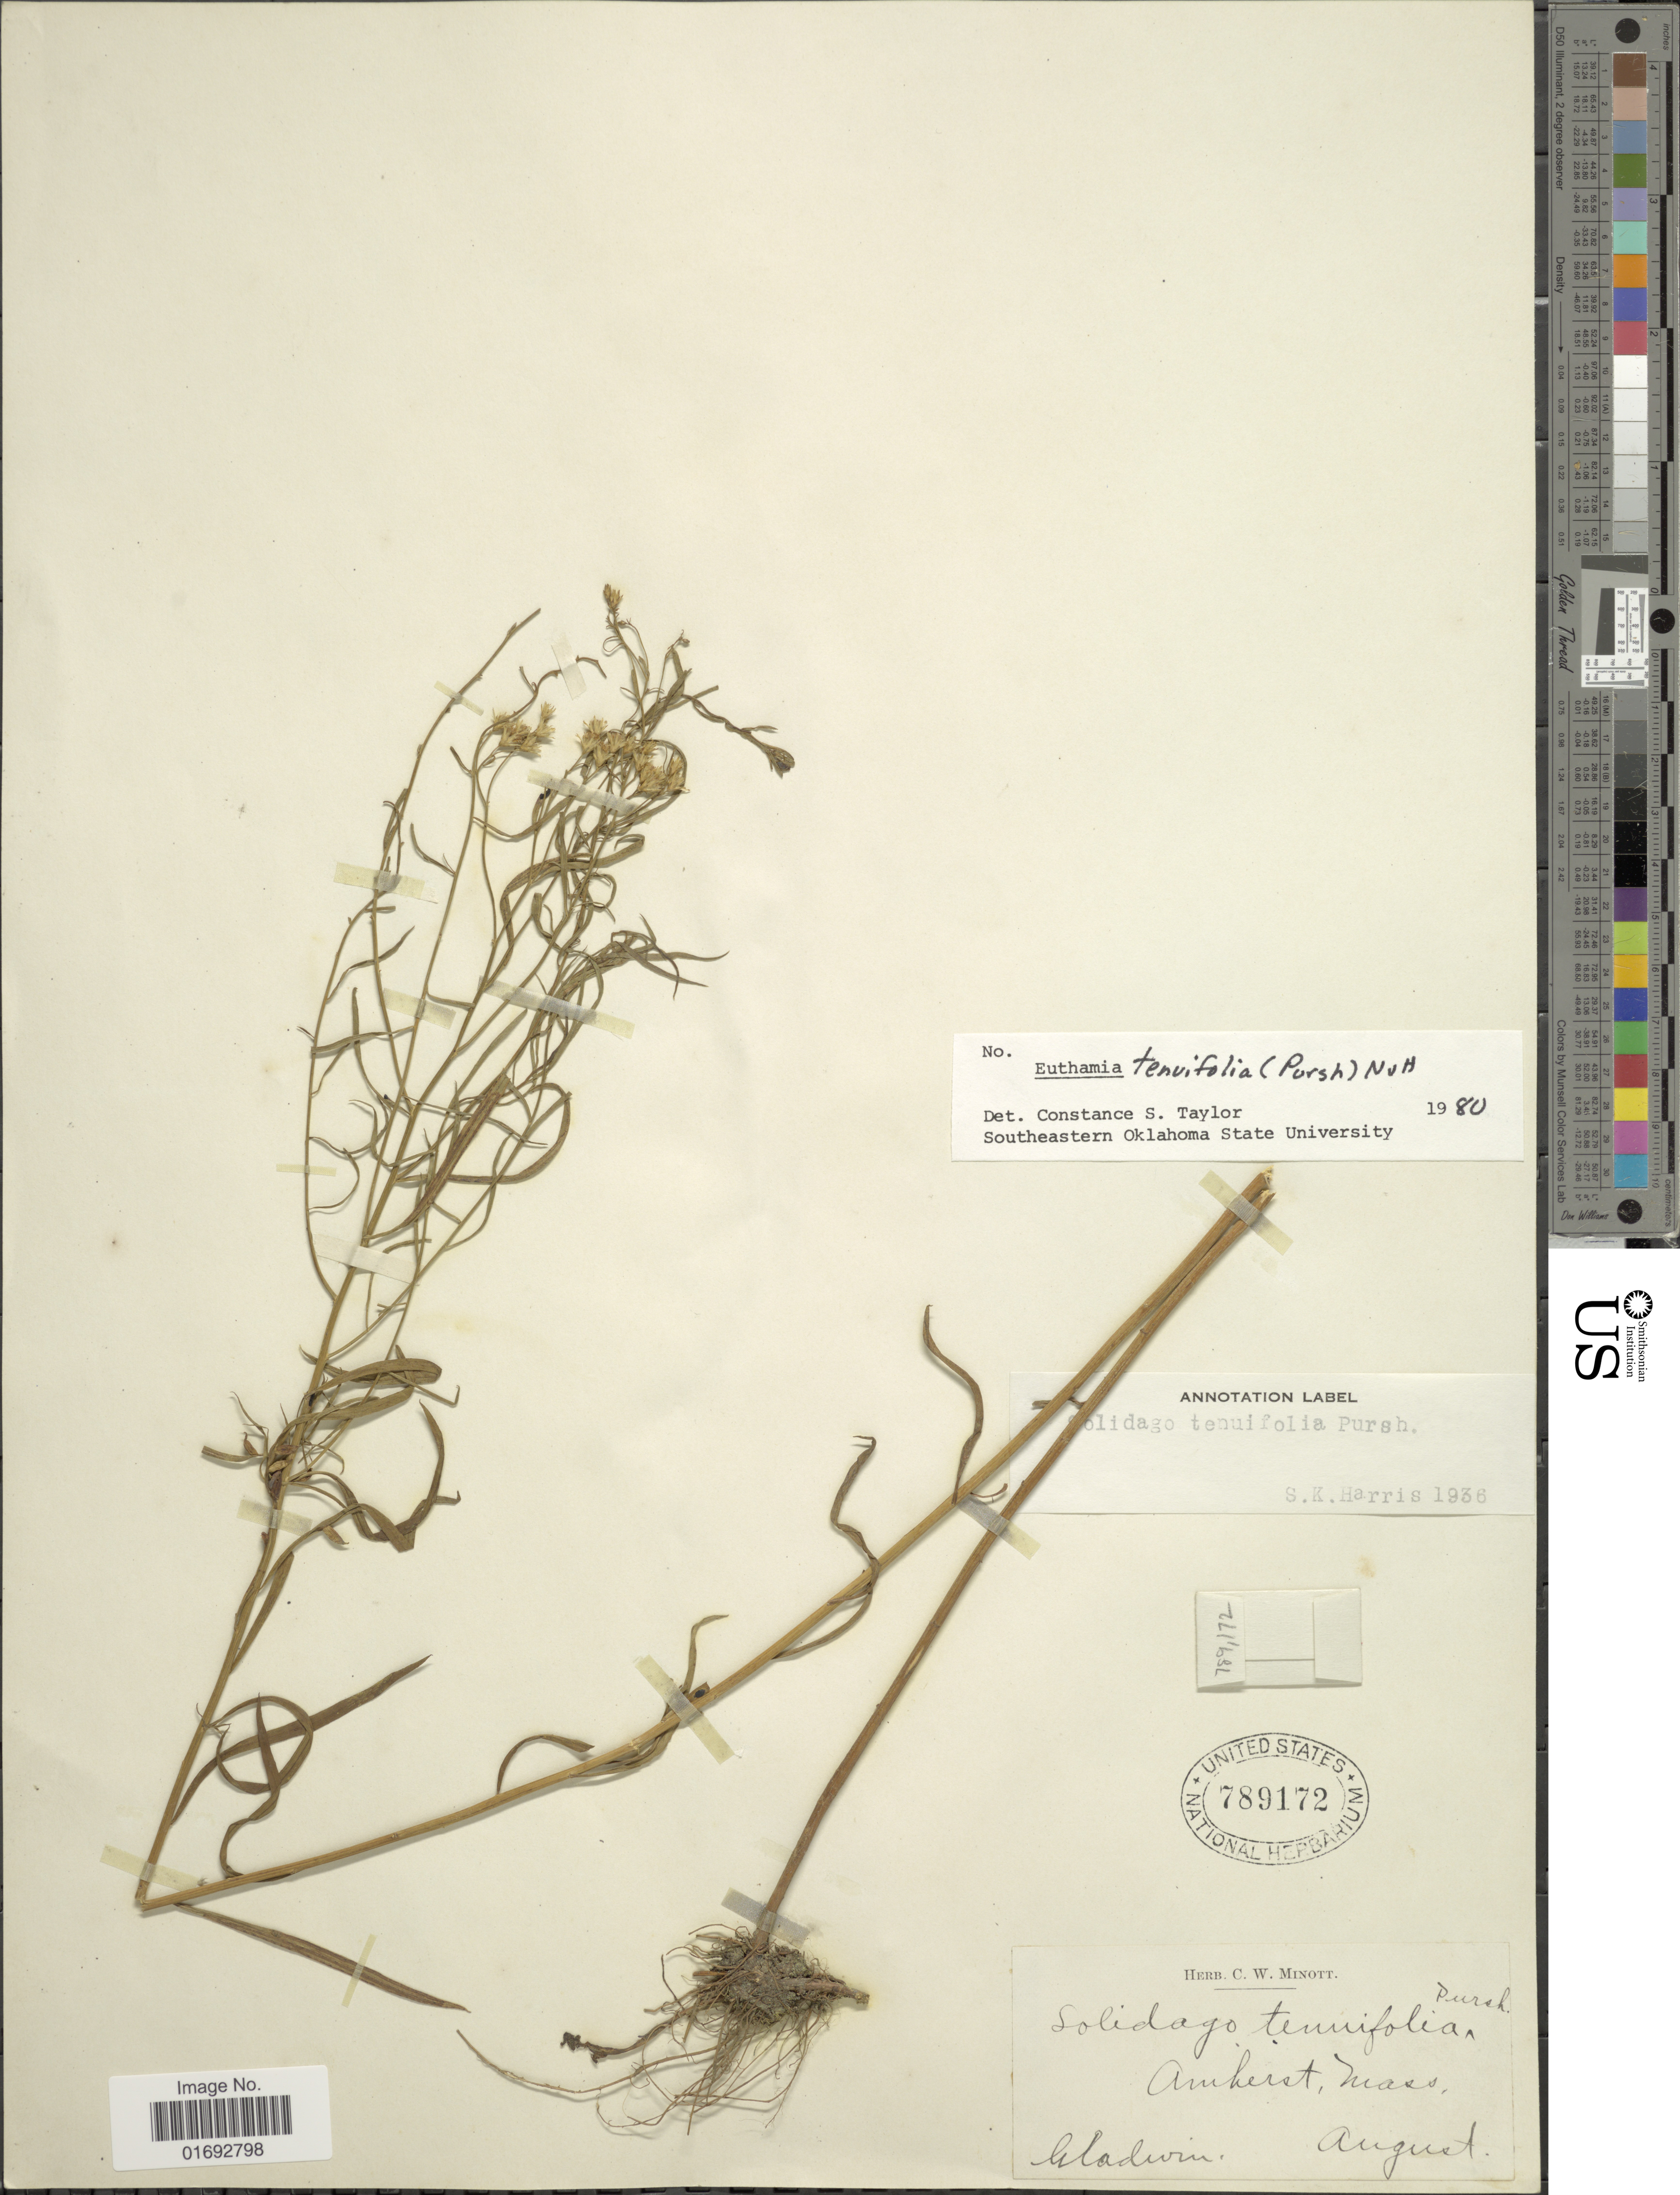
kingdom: Plantae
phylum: Tracheophyta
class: Magnoliopsida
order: Asterales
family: Asteraceae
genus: Euthamia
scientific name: Euthamia tenuifolia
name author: (Pursh) Nutt.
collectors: Gladwin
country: United States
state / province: Massachusetts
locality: Amherst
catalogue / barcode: US 789172